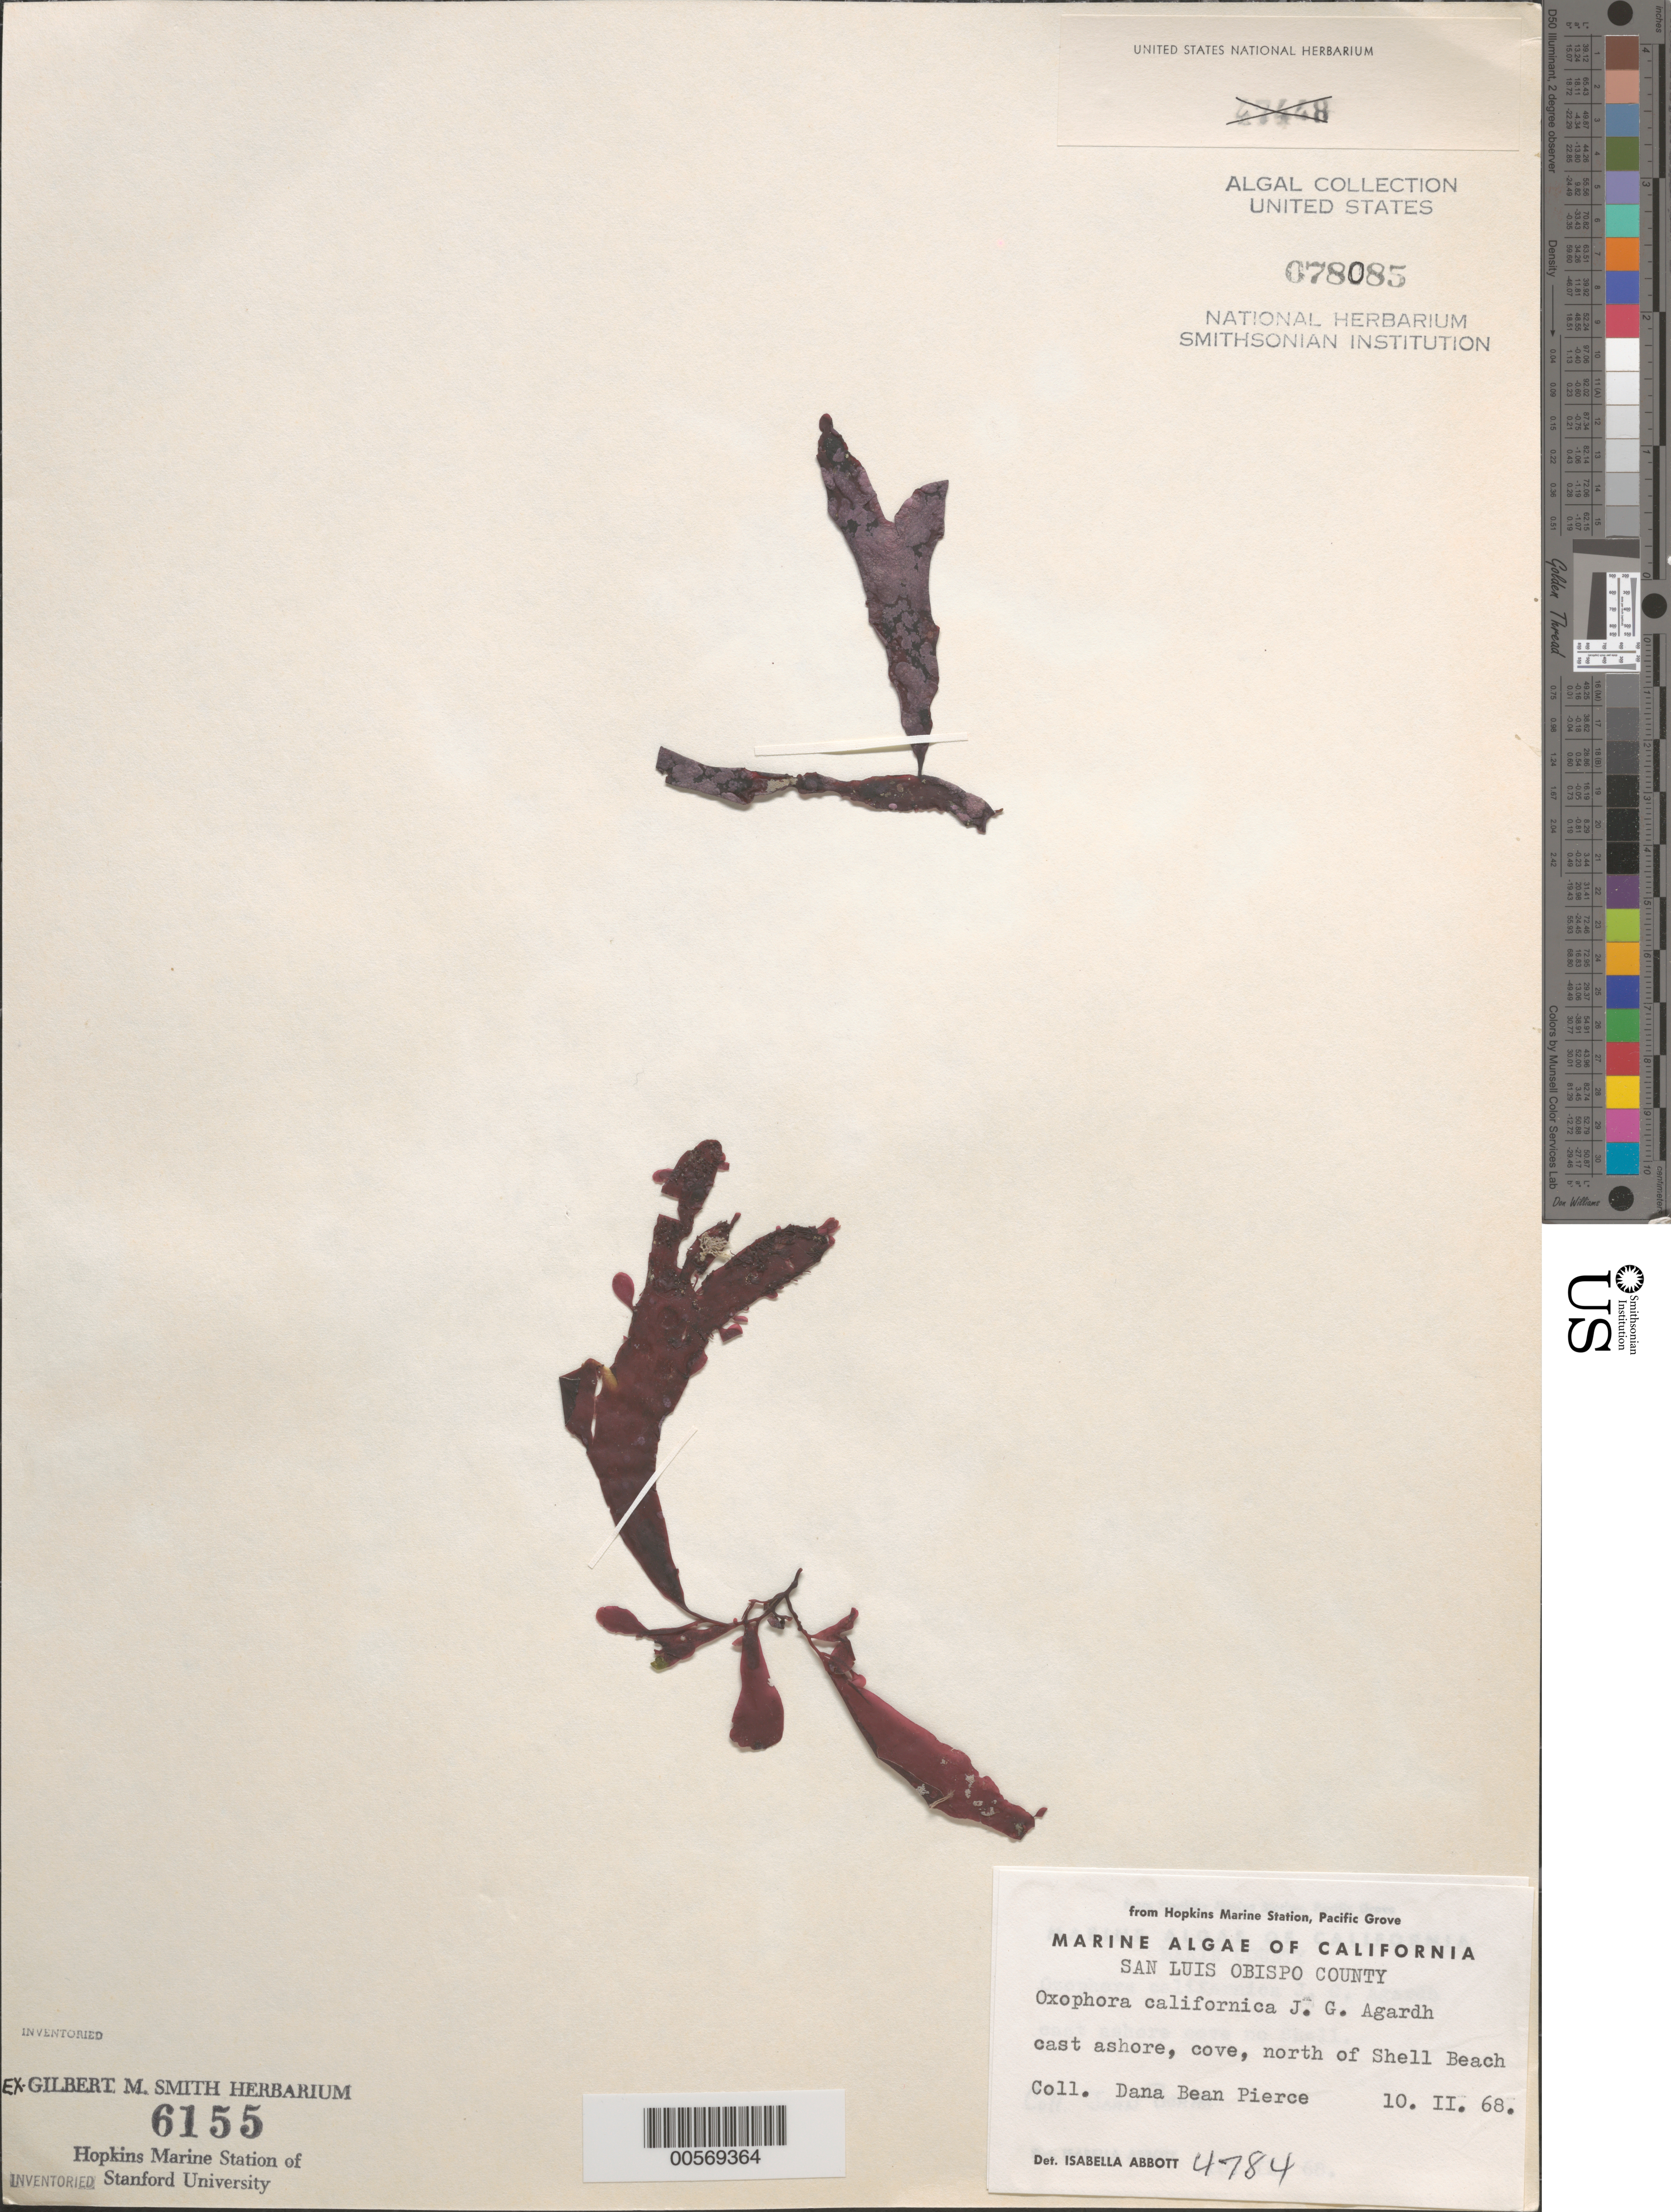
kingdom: Plantae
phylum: Rhodophyta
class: Florideophyceae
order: Gigartinales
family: Phyllophoraceae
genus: Ozophora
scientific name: Ozophora clevelandii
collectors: D. Pierce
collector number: IAA 4784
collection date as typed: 10 Feb 1968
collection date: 1968-02-10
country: United States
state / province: California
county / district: San Luis Obispo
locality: Cove north of Shell Beach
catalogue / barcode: US 78085